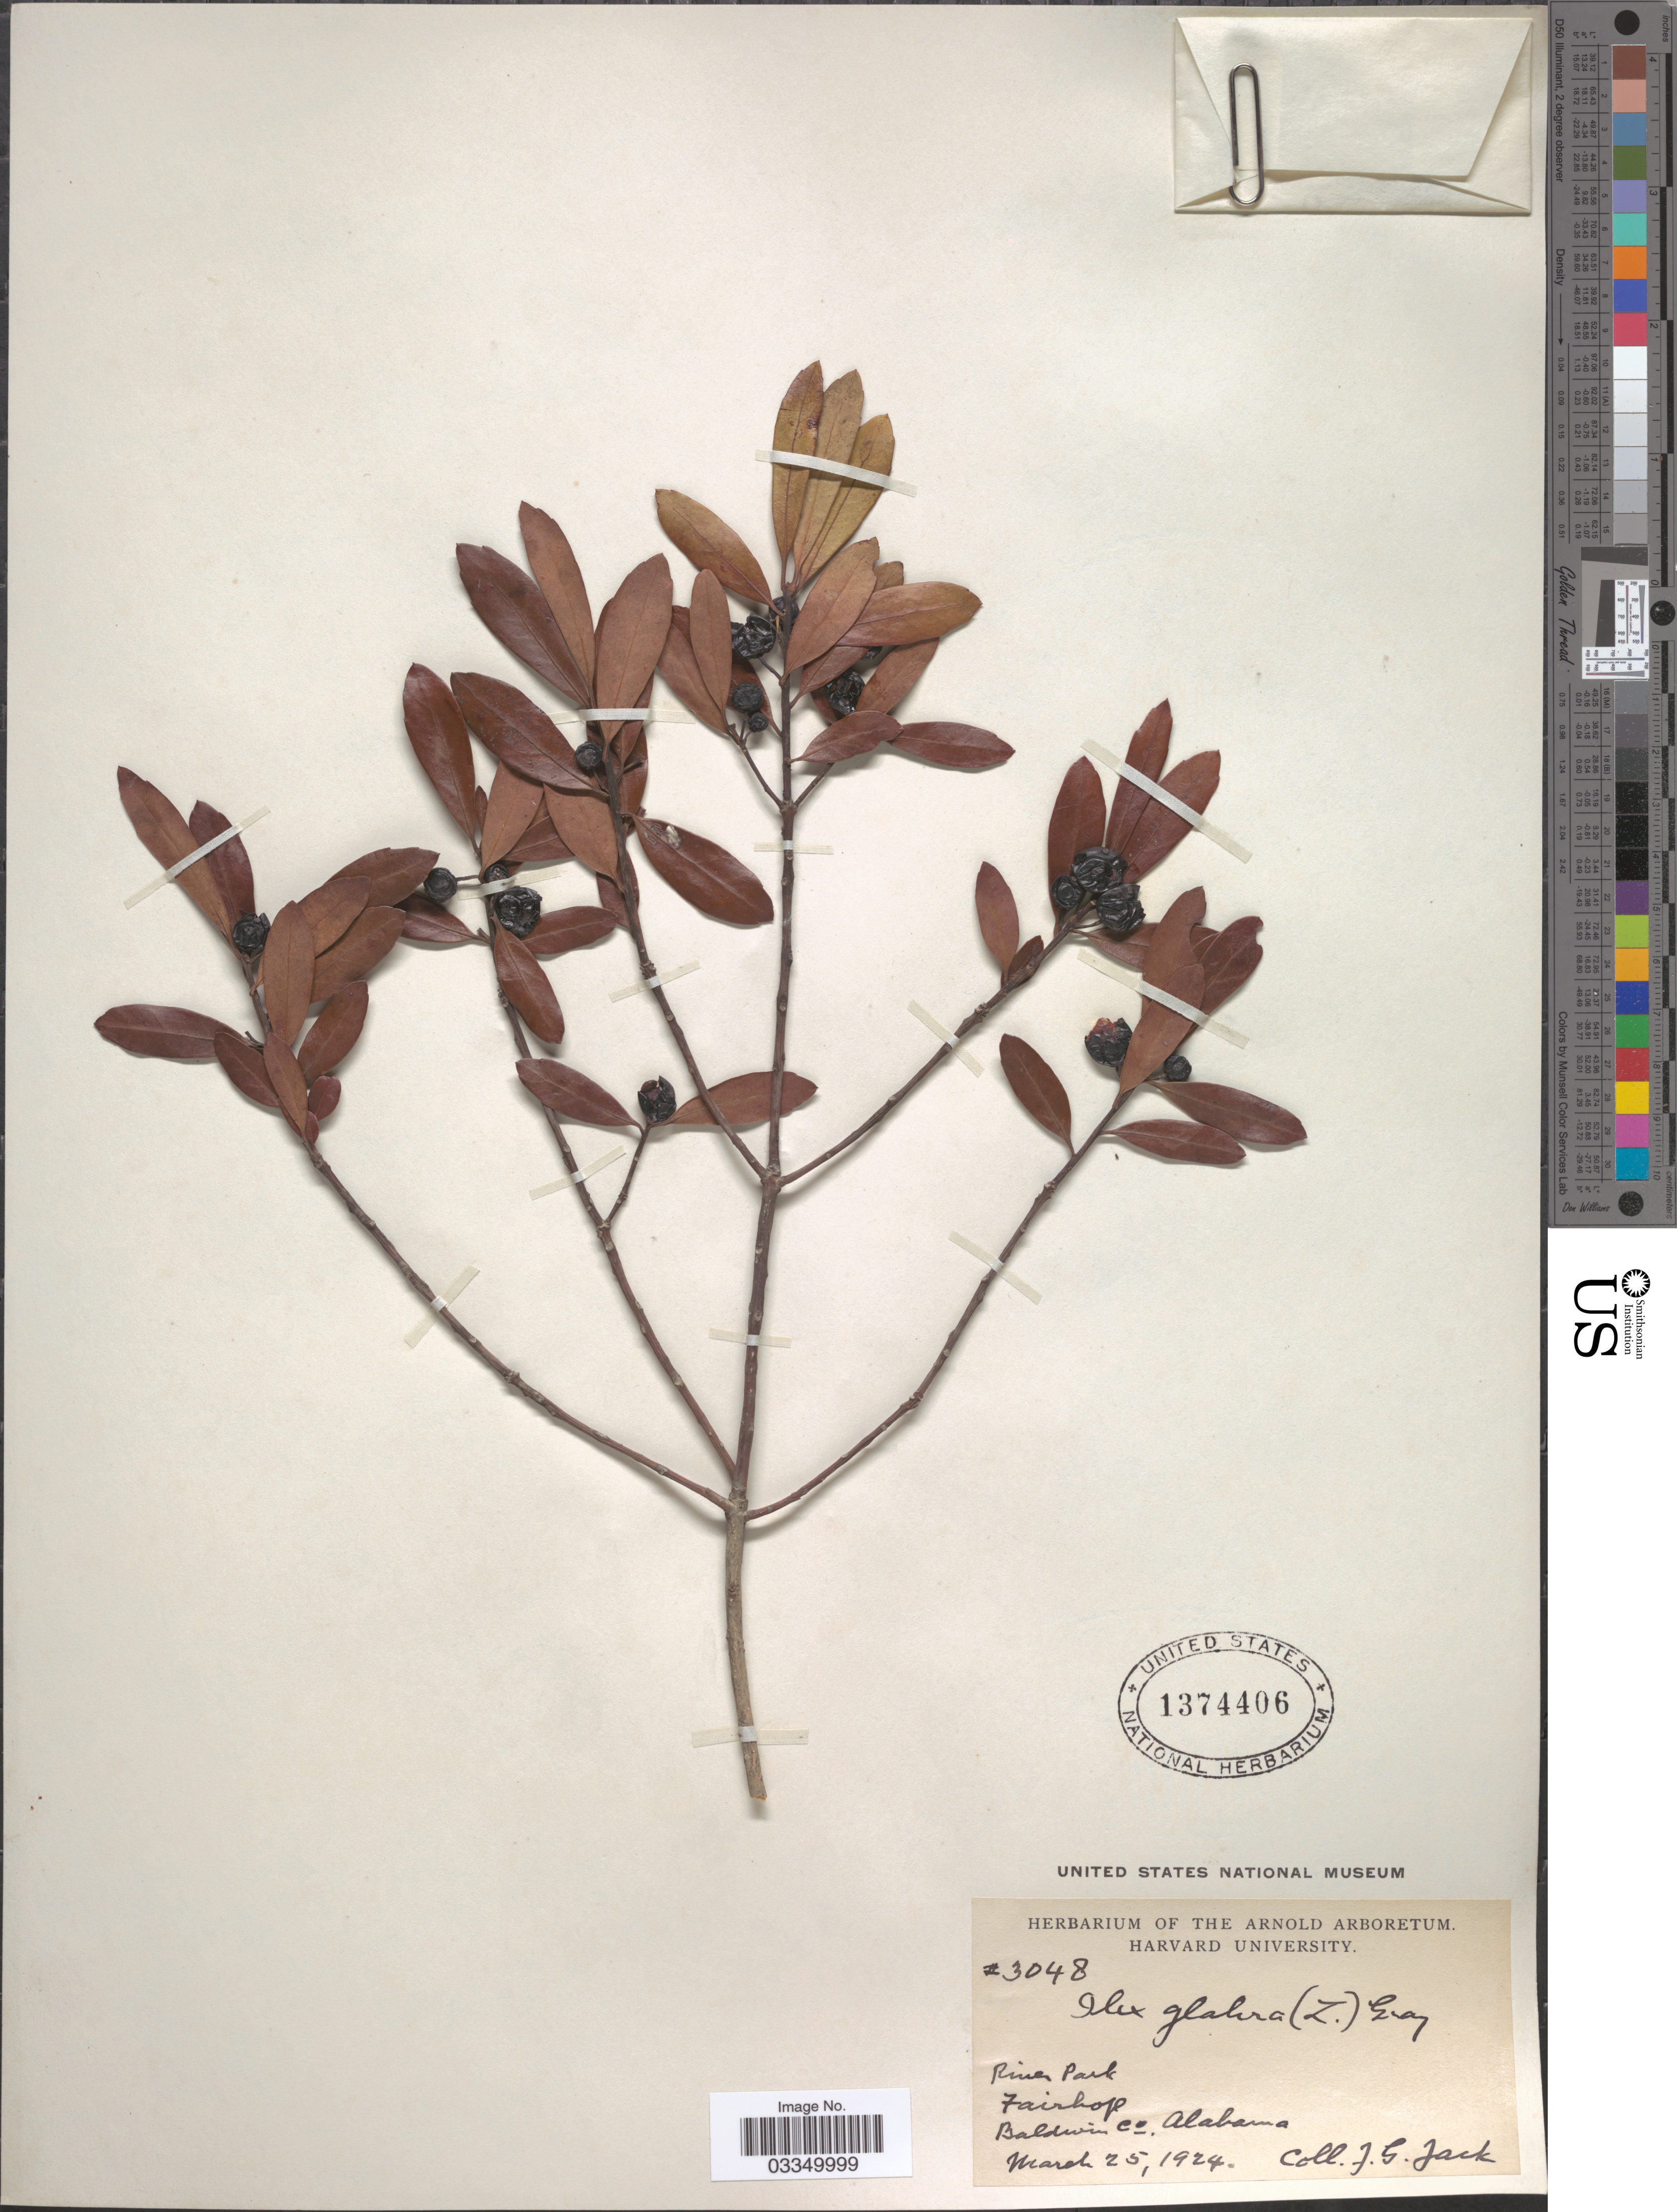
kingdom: Plantae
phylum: Tracheophyta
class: Magnoliopsida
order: Aquifoliales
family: Aquifoliaceae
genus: Ilex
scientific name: Ilex glabra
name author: (L.) A. Gray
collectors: J. G. Jack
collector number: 3048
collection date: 1924-03-25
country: United States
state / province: Alabama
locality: River Park. Fairhope. Baldwin Co.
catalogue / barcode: US 1374406